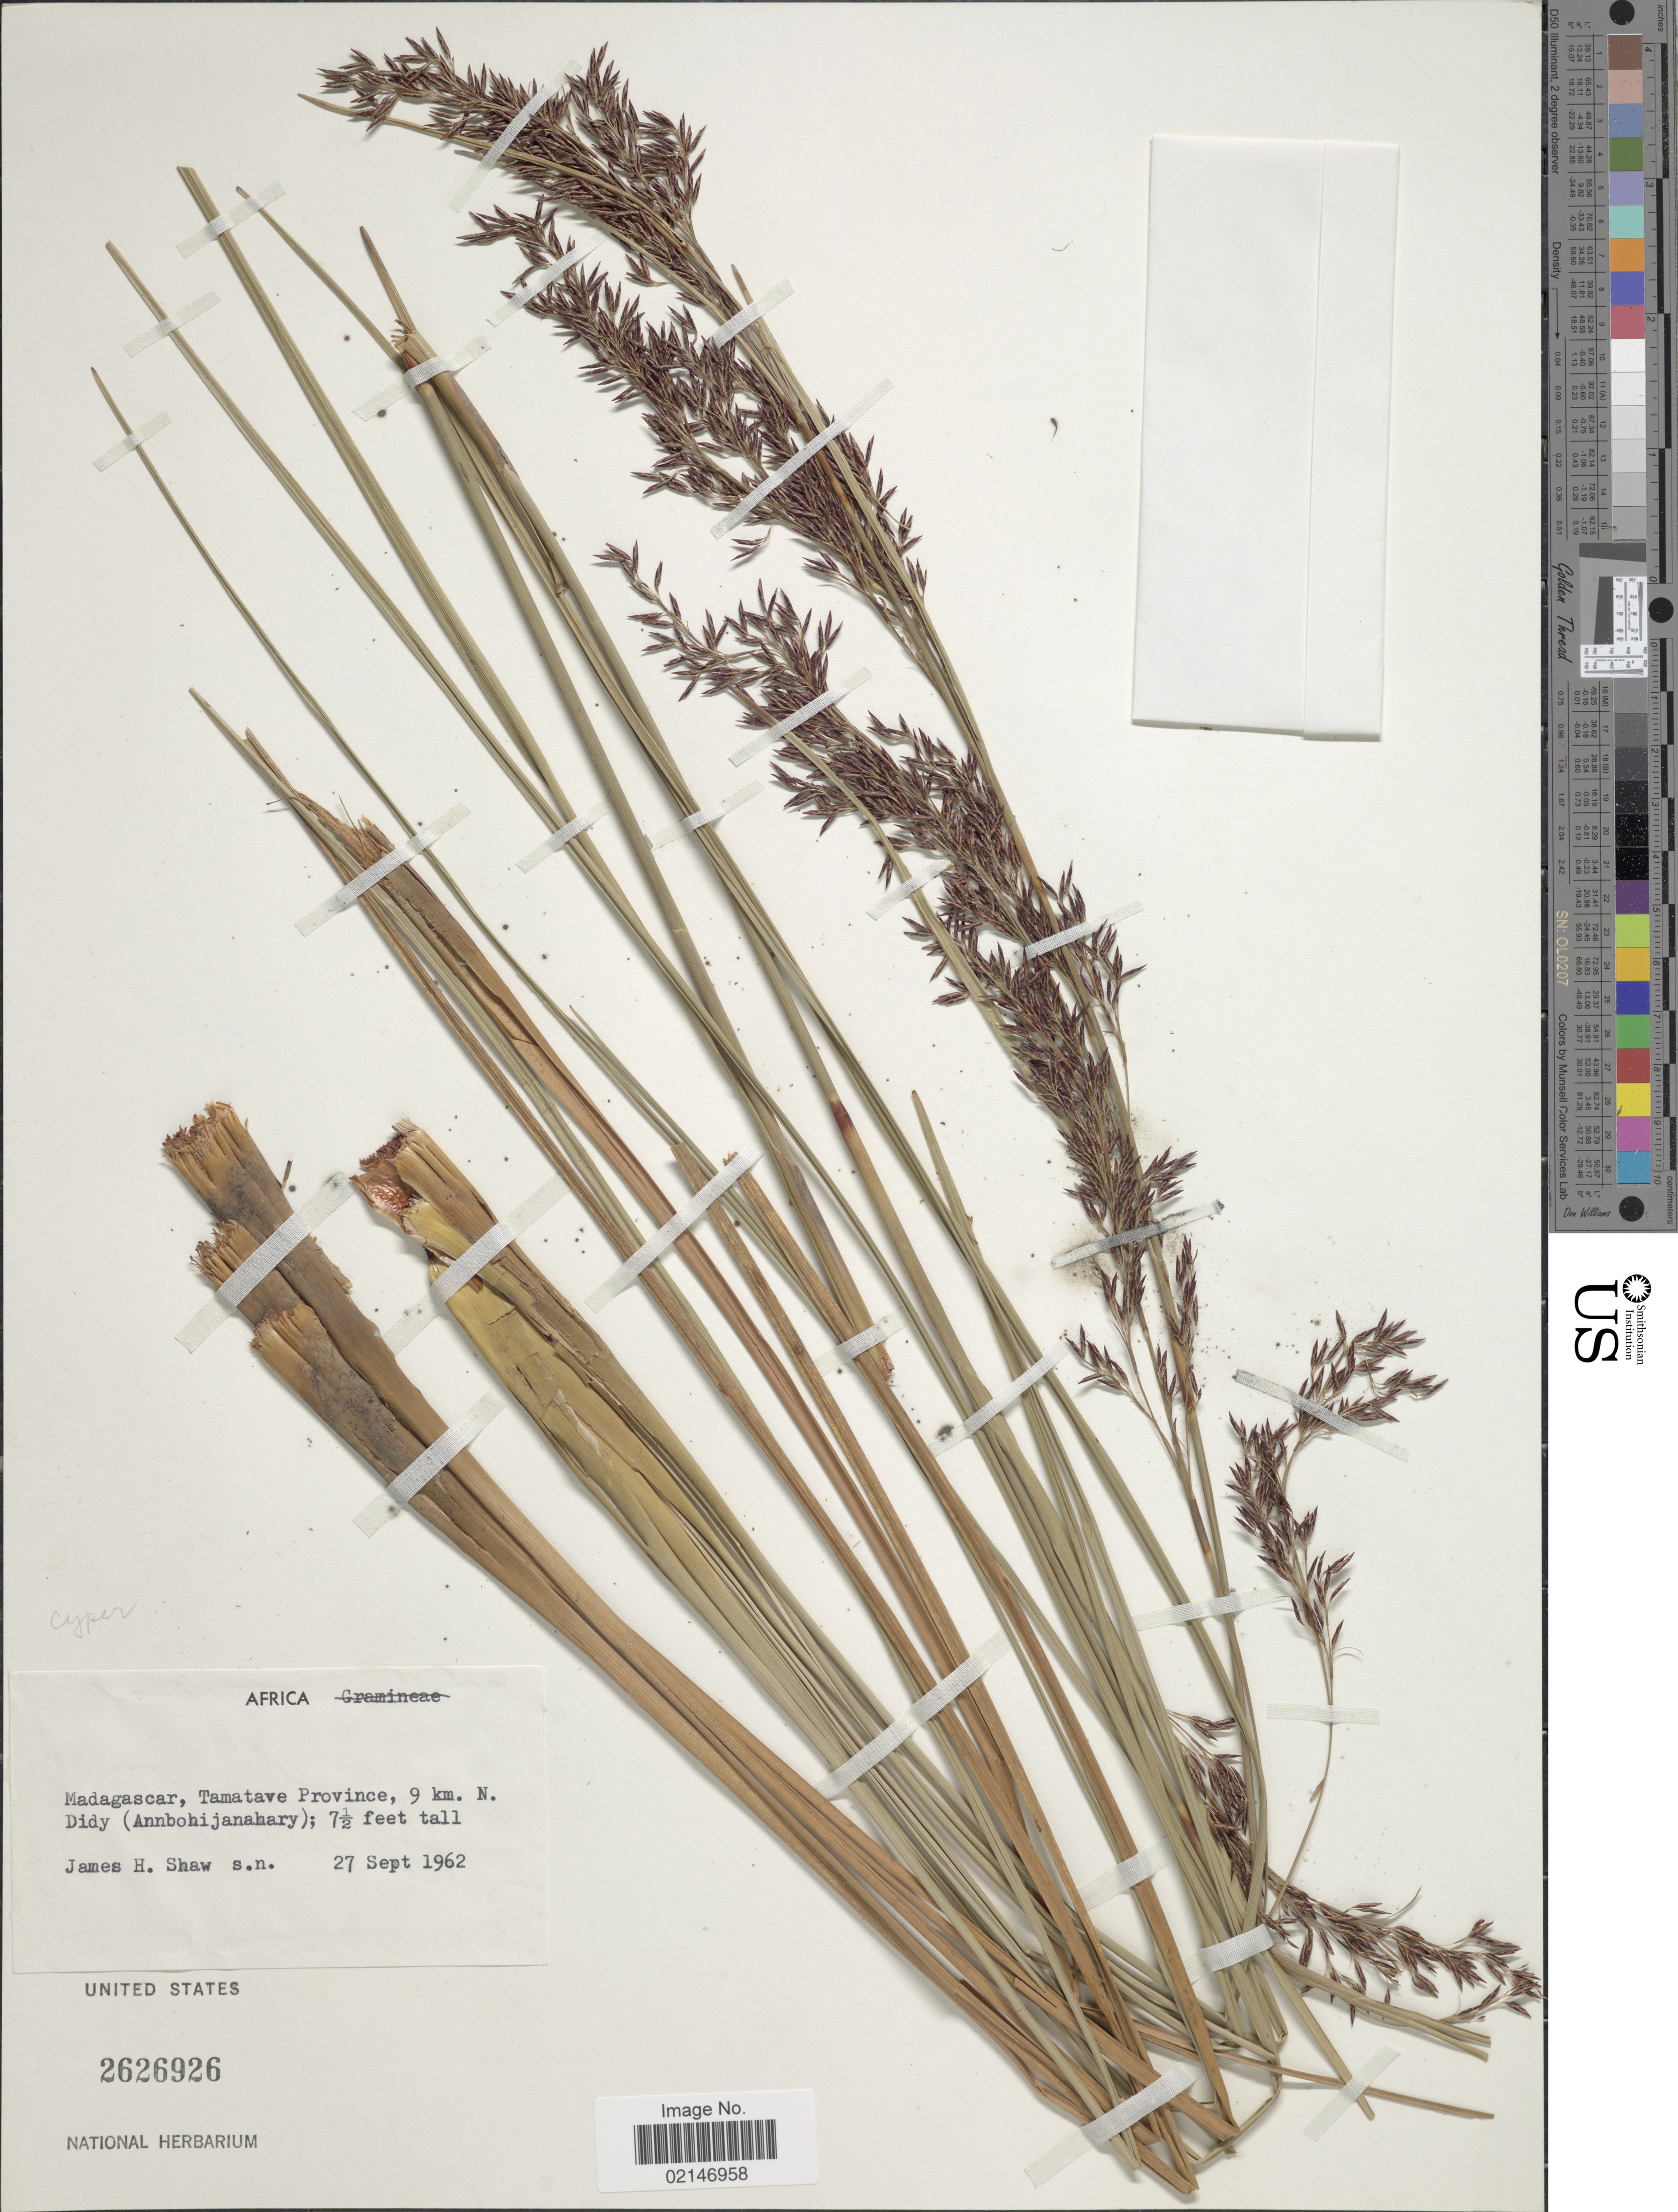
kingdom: Plantae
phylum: Tracheophyta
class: Liliopsida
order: Poales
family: Cyperaceae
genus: Costularia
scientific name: Costularia melleri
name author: (Baker) C.B. Clarke ex Cherm.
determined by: Strong, Mark T., (BOT), Smithsonian Institution - National Museum of Natural History (UNITED STATES)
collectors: J. H. Shaw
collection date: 1962-09-27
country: Madagascar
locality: Tamatave Province, 9 km. N. Didy (Annbohijanahary)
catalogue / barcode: US 2626926